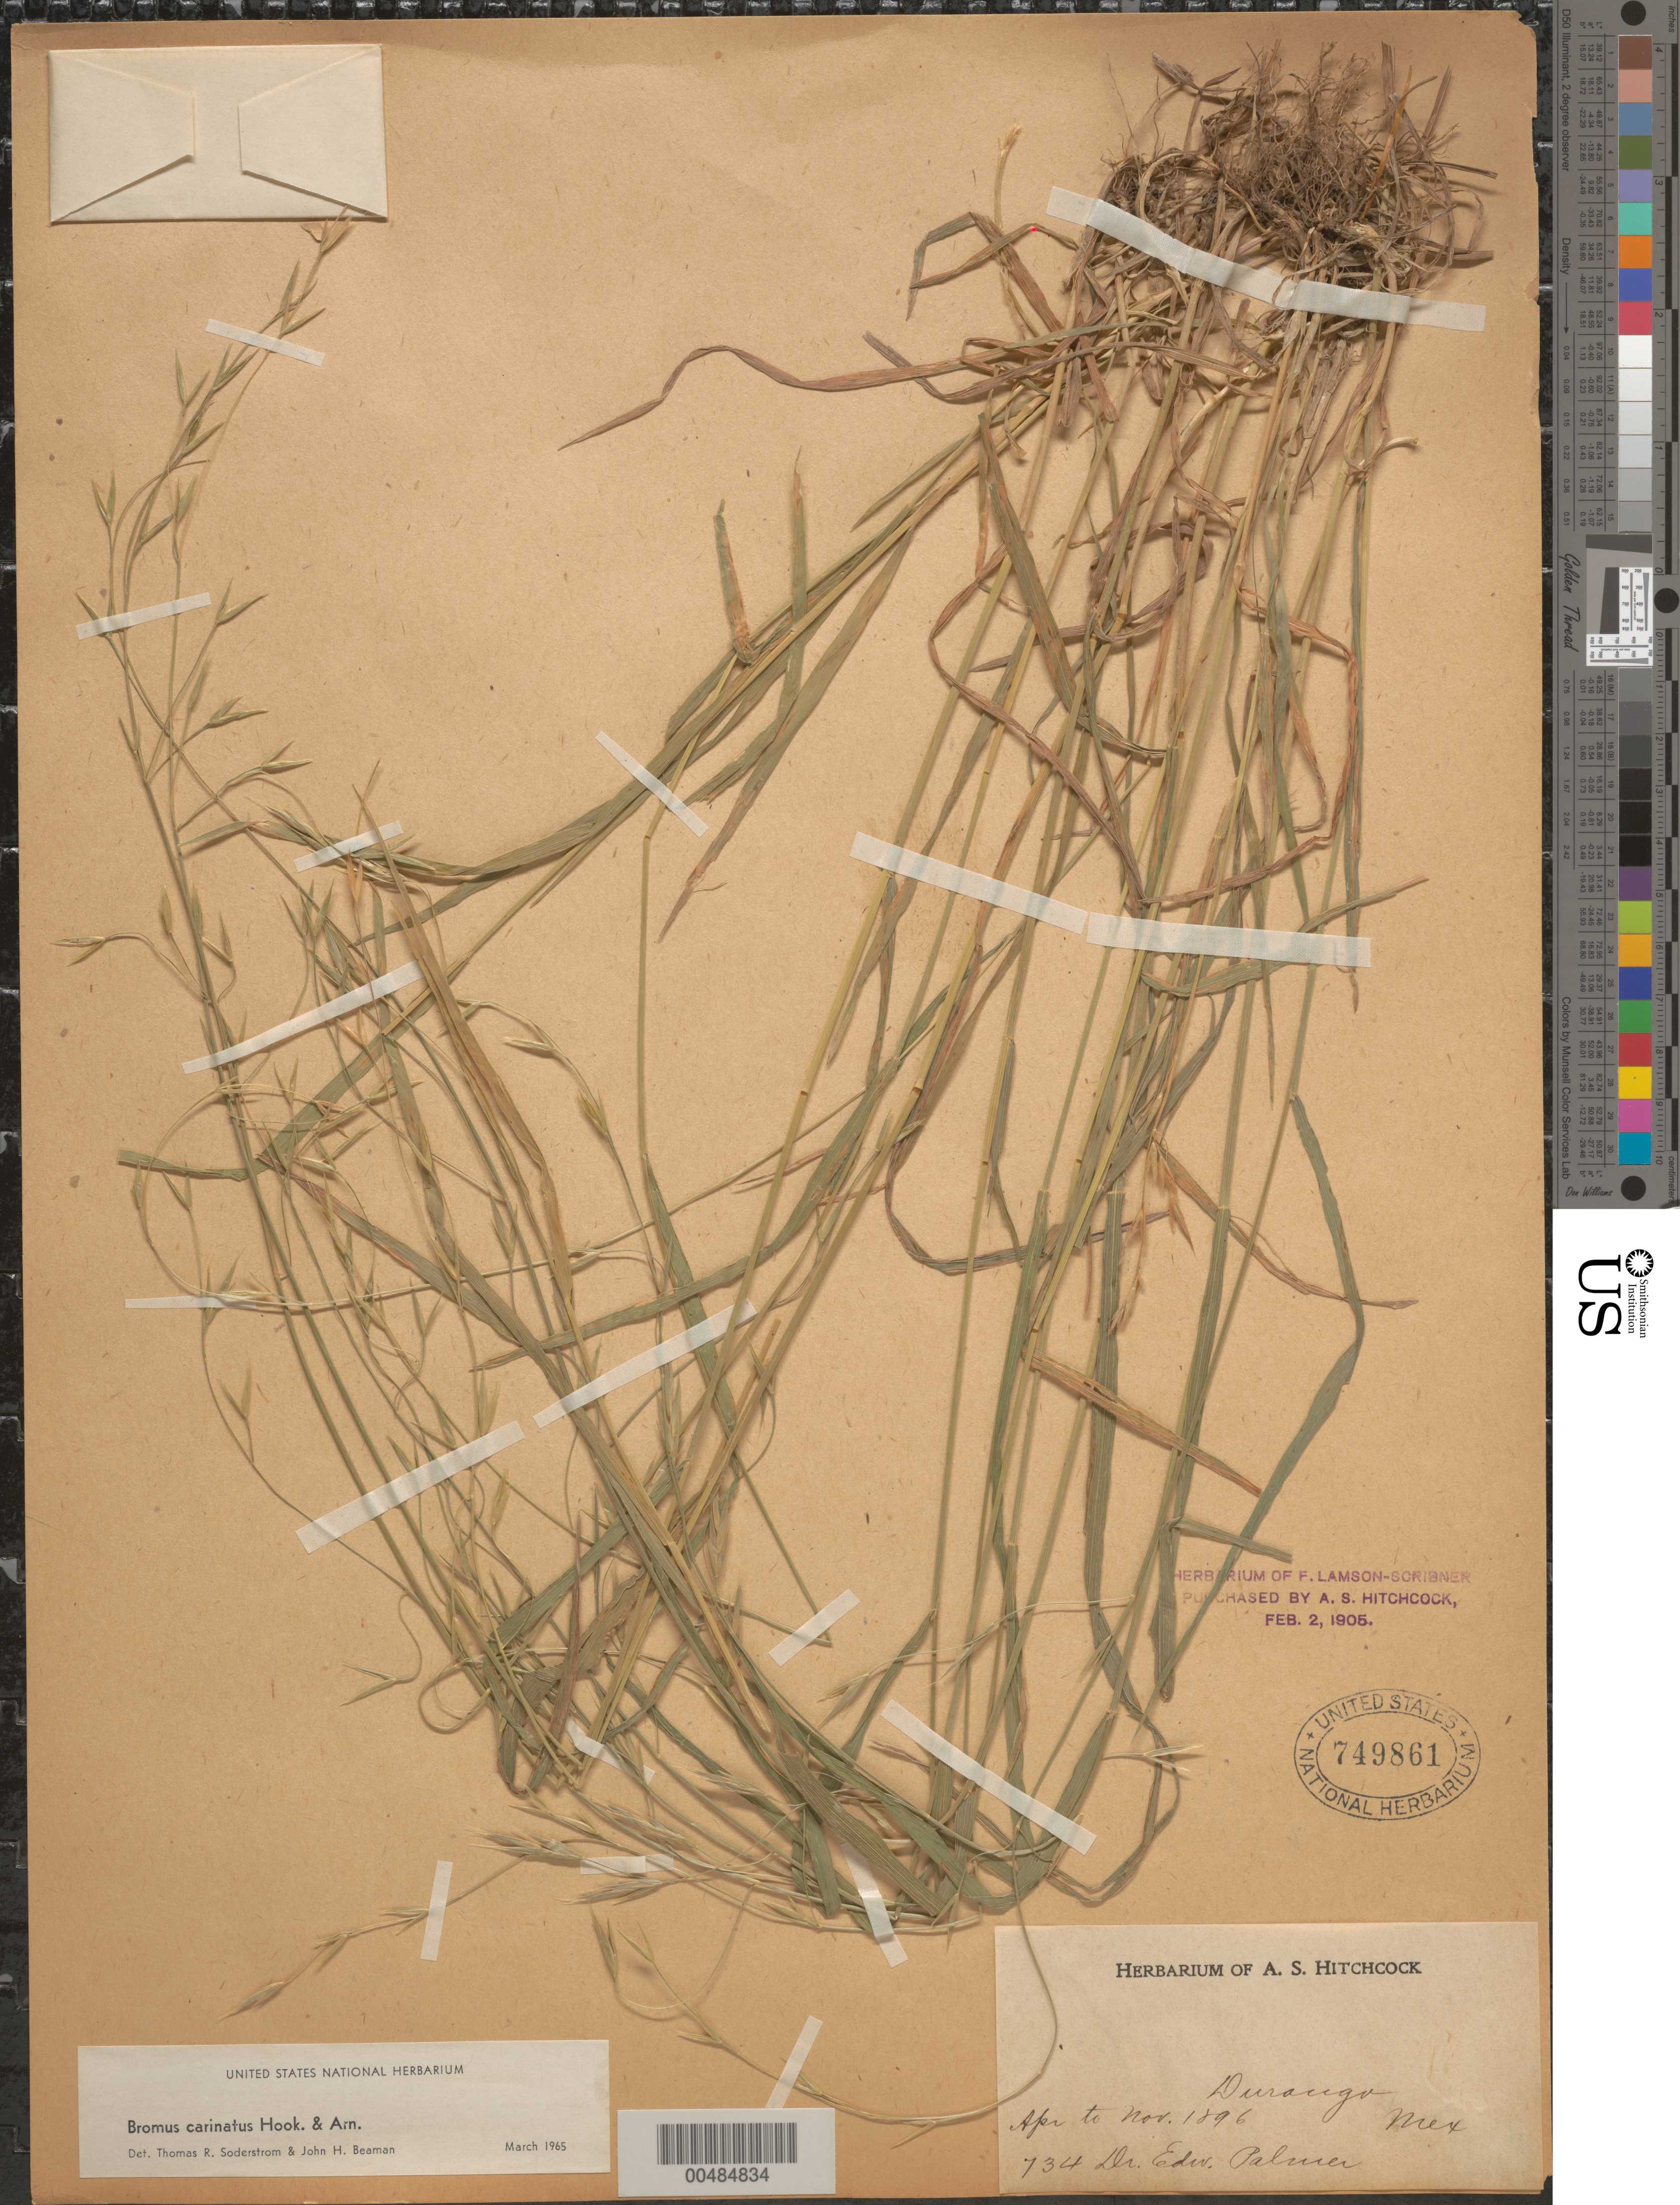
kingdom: Plantae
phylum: Tracheophyta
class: Liliopsida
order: Poales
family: Poaceae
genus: Bromus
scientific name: Bromus carinatus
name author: Hook. & Arn.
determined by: Soderstrom, T. R.; Beaman, J. H.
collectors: E. Palmer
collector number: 734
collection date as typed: Apr 1896 to Nov 1896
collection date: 1896-04/1896-11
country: Mexico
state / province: Durango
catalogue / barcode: US 749861